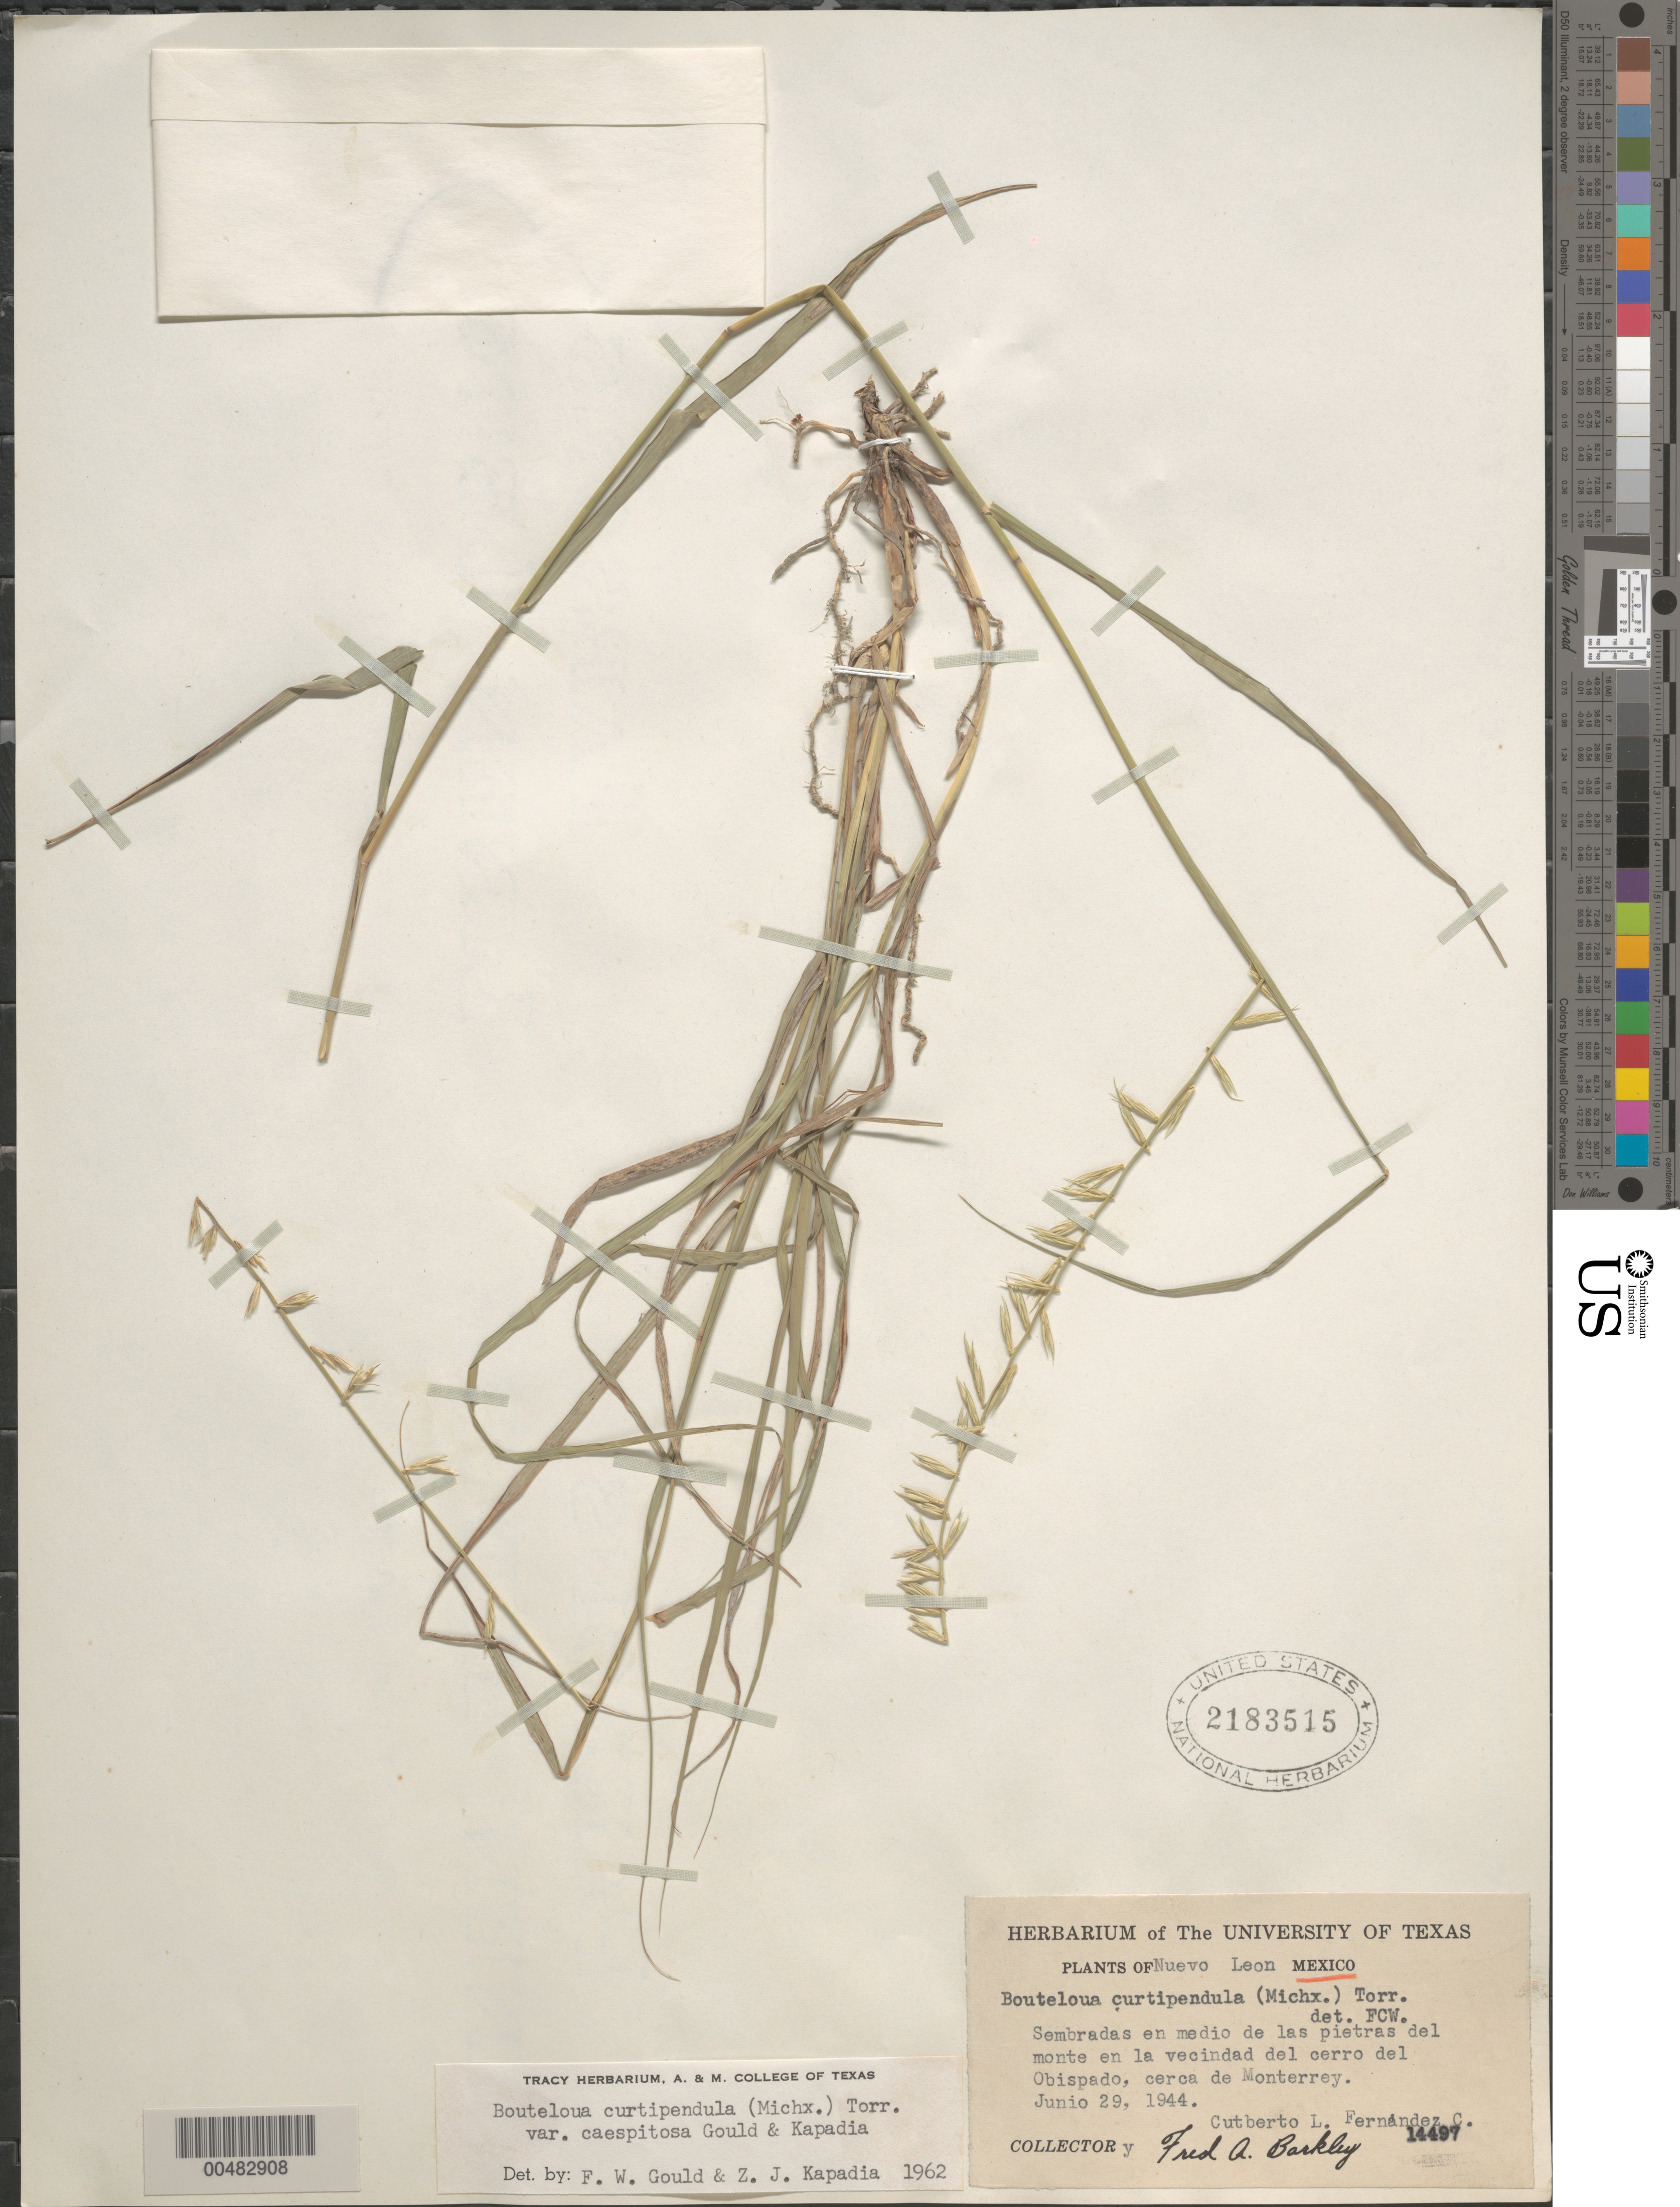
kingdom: Plantae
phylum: Tracheophyta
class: Liliopsida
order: Poales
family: Poaceae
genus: Bouteloua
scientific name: Bouteloua curtipendula var. caespitosa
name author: Gould & Kapadia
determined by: Gould, F. W.; Kapadia, Zarir J.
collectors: C. L. Fernández C. & F. A. Barkley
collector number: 14497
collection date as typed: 29 Jun 1944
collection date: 1944-06-29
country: Mexico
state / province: Nuevo León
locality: In the vicinity of the hill of Obispado, near Monterrey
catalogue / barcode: US 2183515